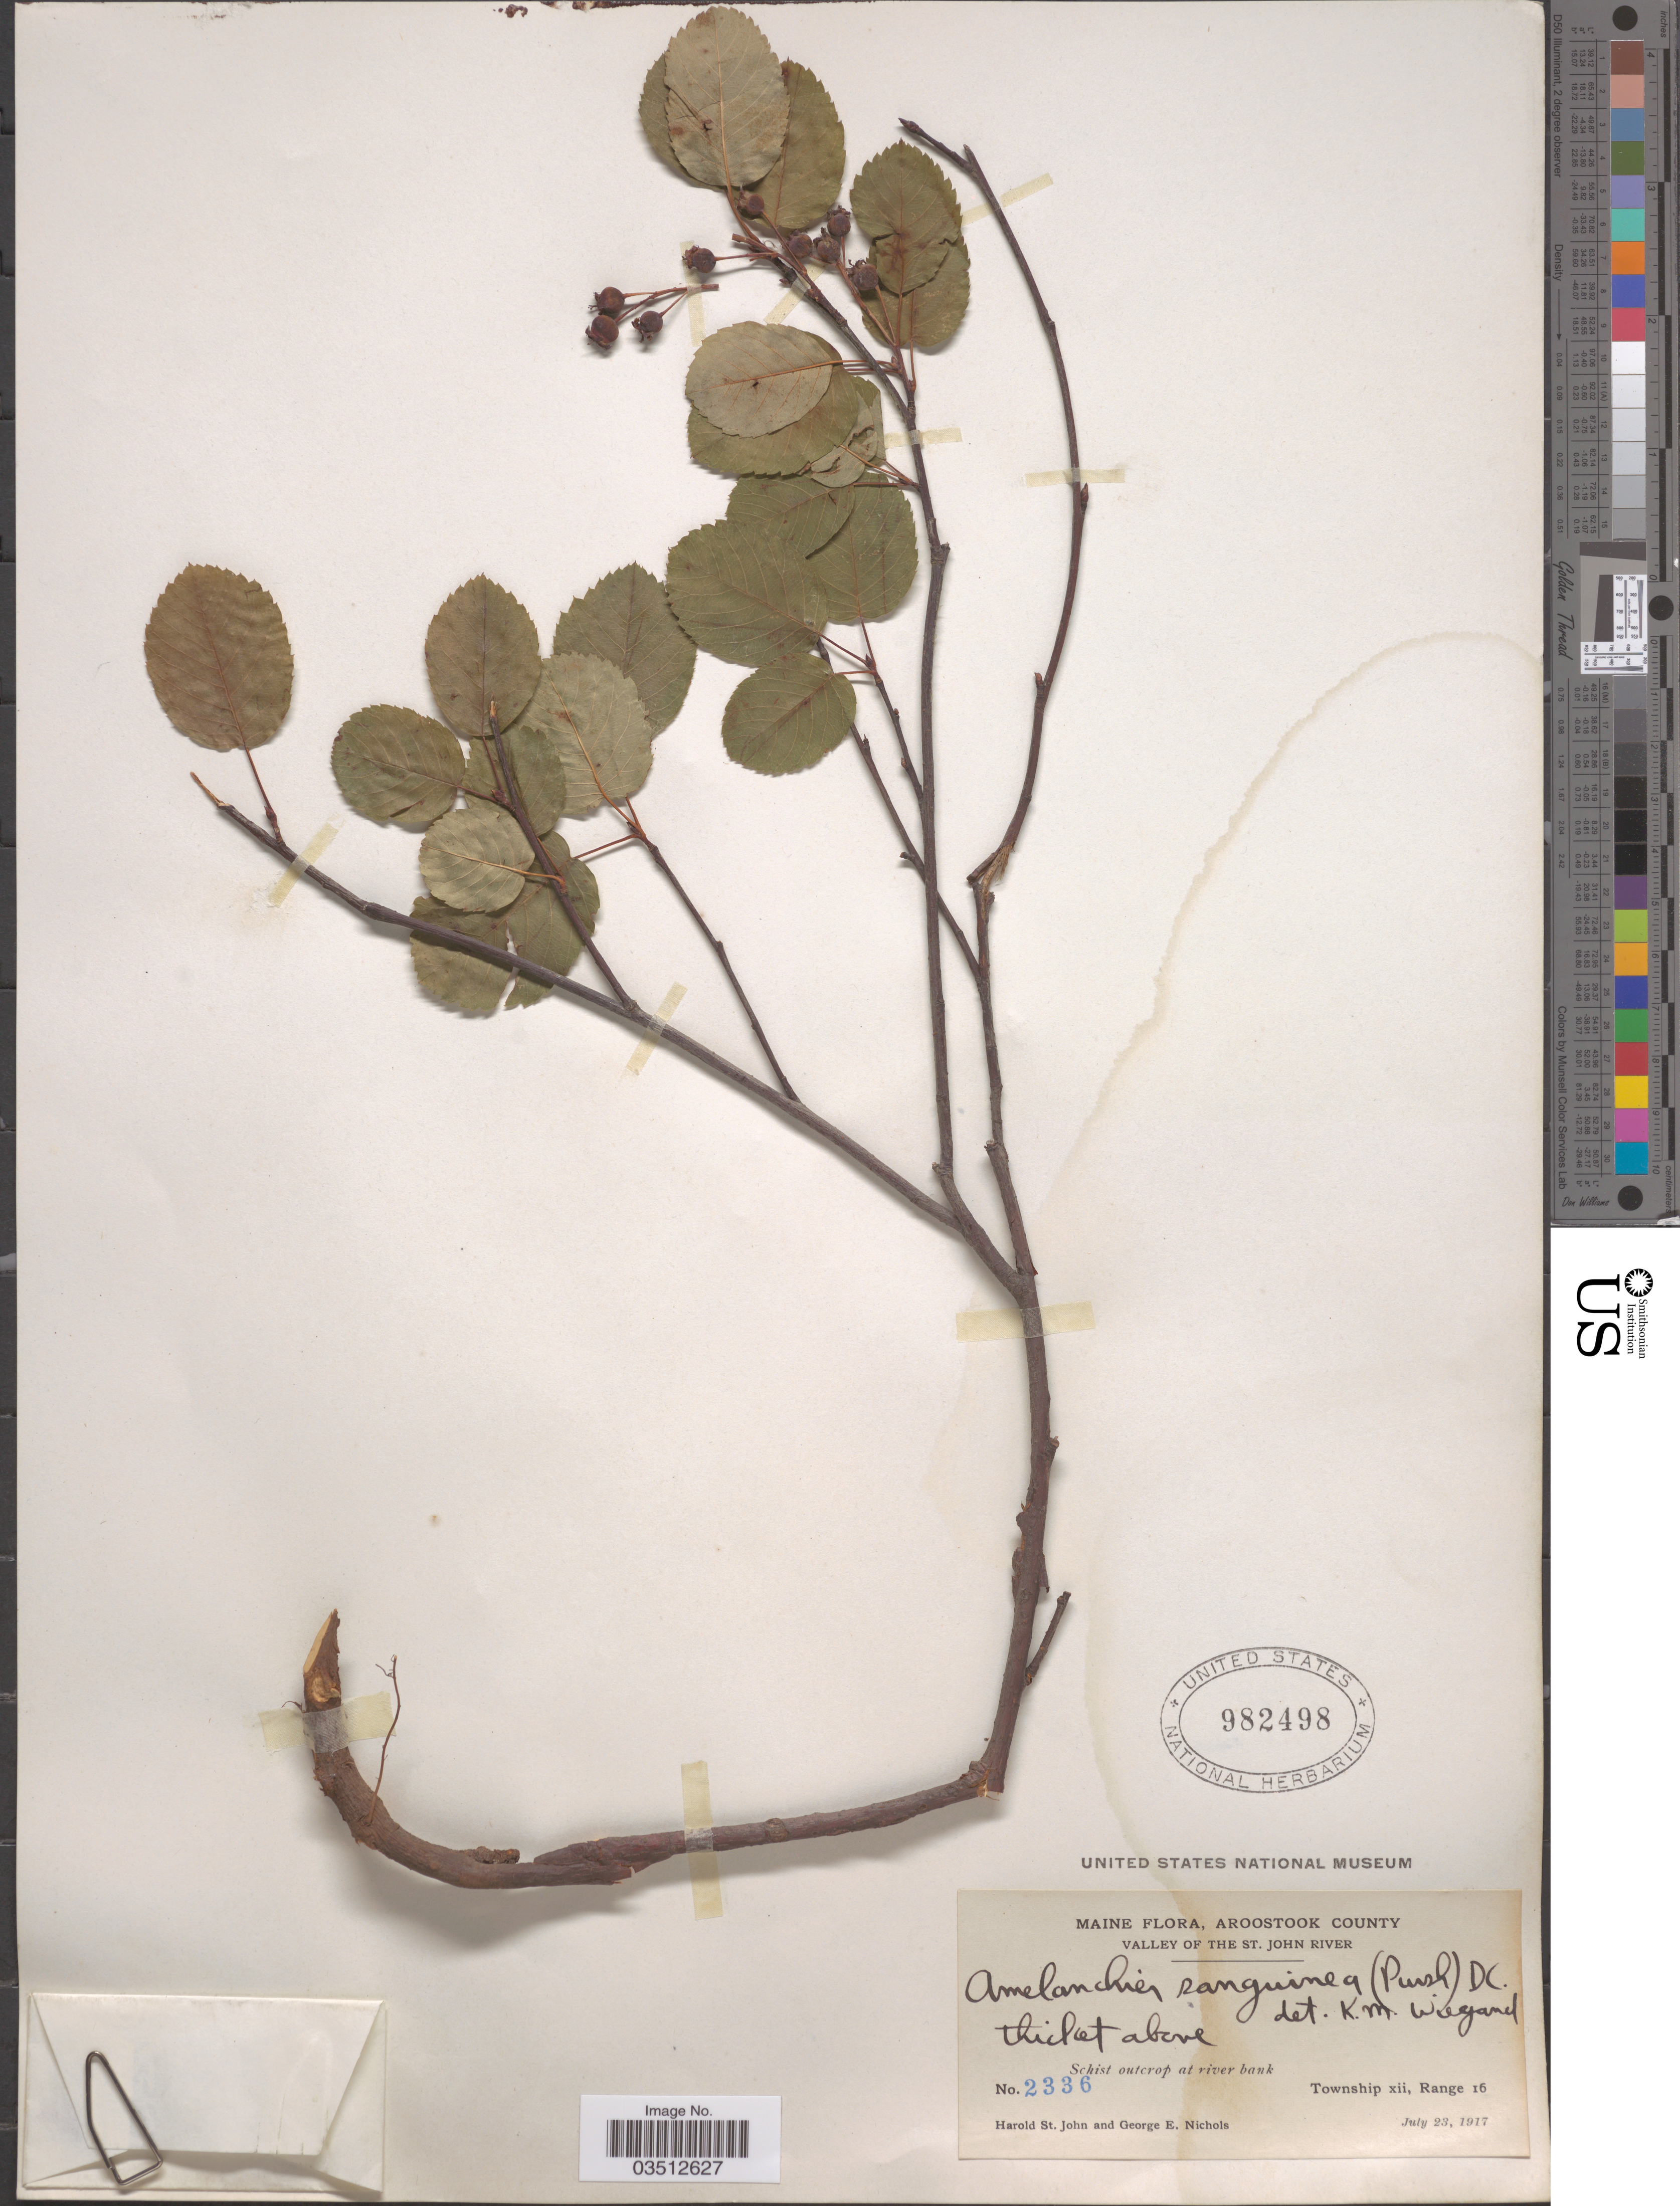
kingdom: Plantae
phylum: Tracheophyta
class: Magnoliopsida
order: Rosales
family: Rosaceae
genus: Amelanchier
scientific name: Amelanchier sanguinea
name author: (Pursh) DC.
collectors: H. St. John & G. E. Nichols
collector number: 2336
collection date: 1917-07-23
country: United States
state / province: Maine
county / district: Aroostook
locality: Valley of The St. John River. Township xii, Range 16.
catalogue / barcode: US 982498